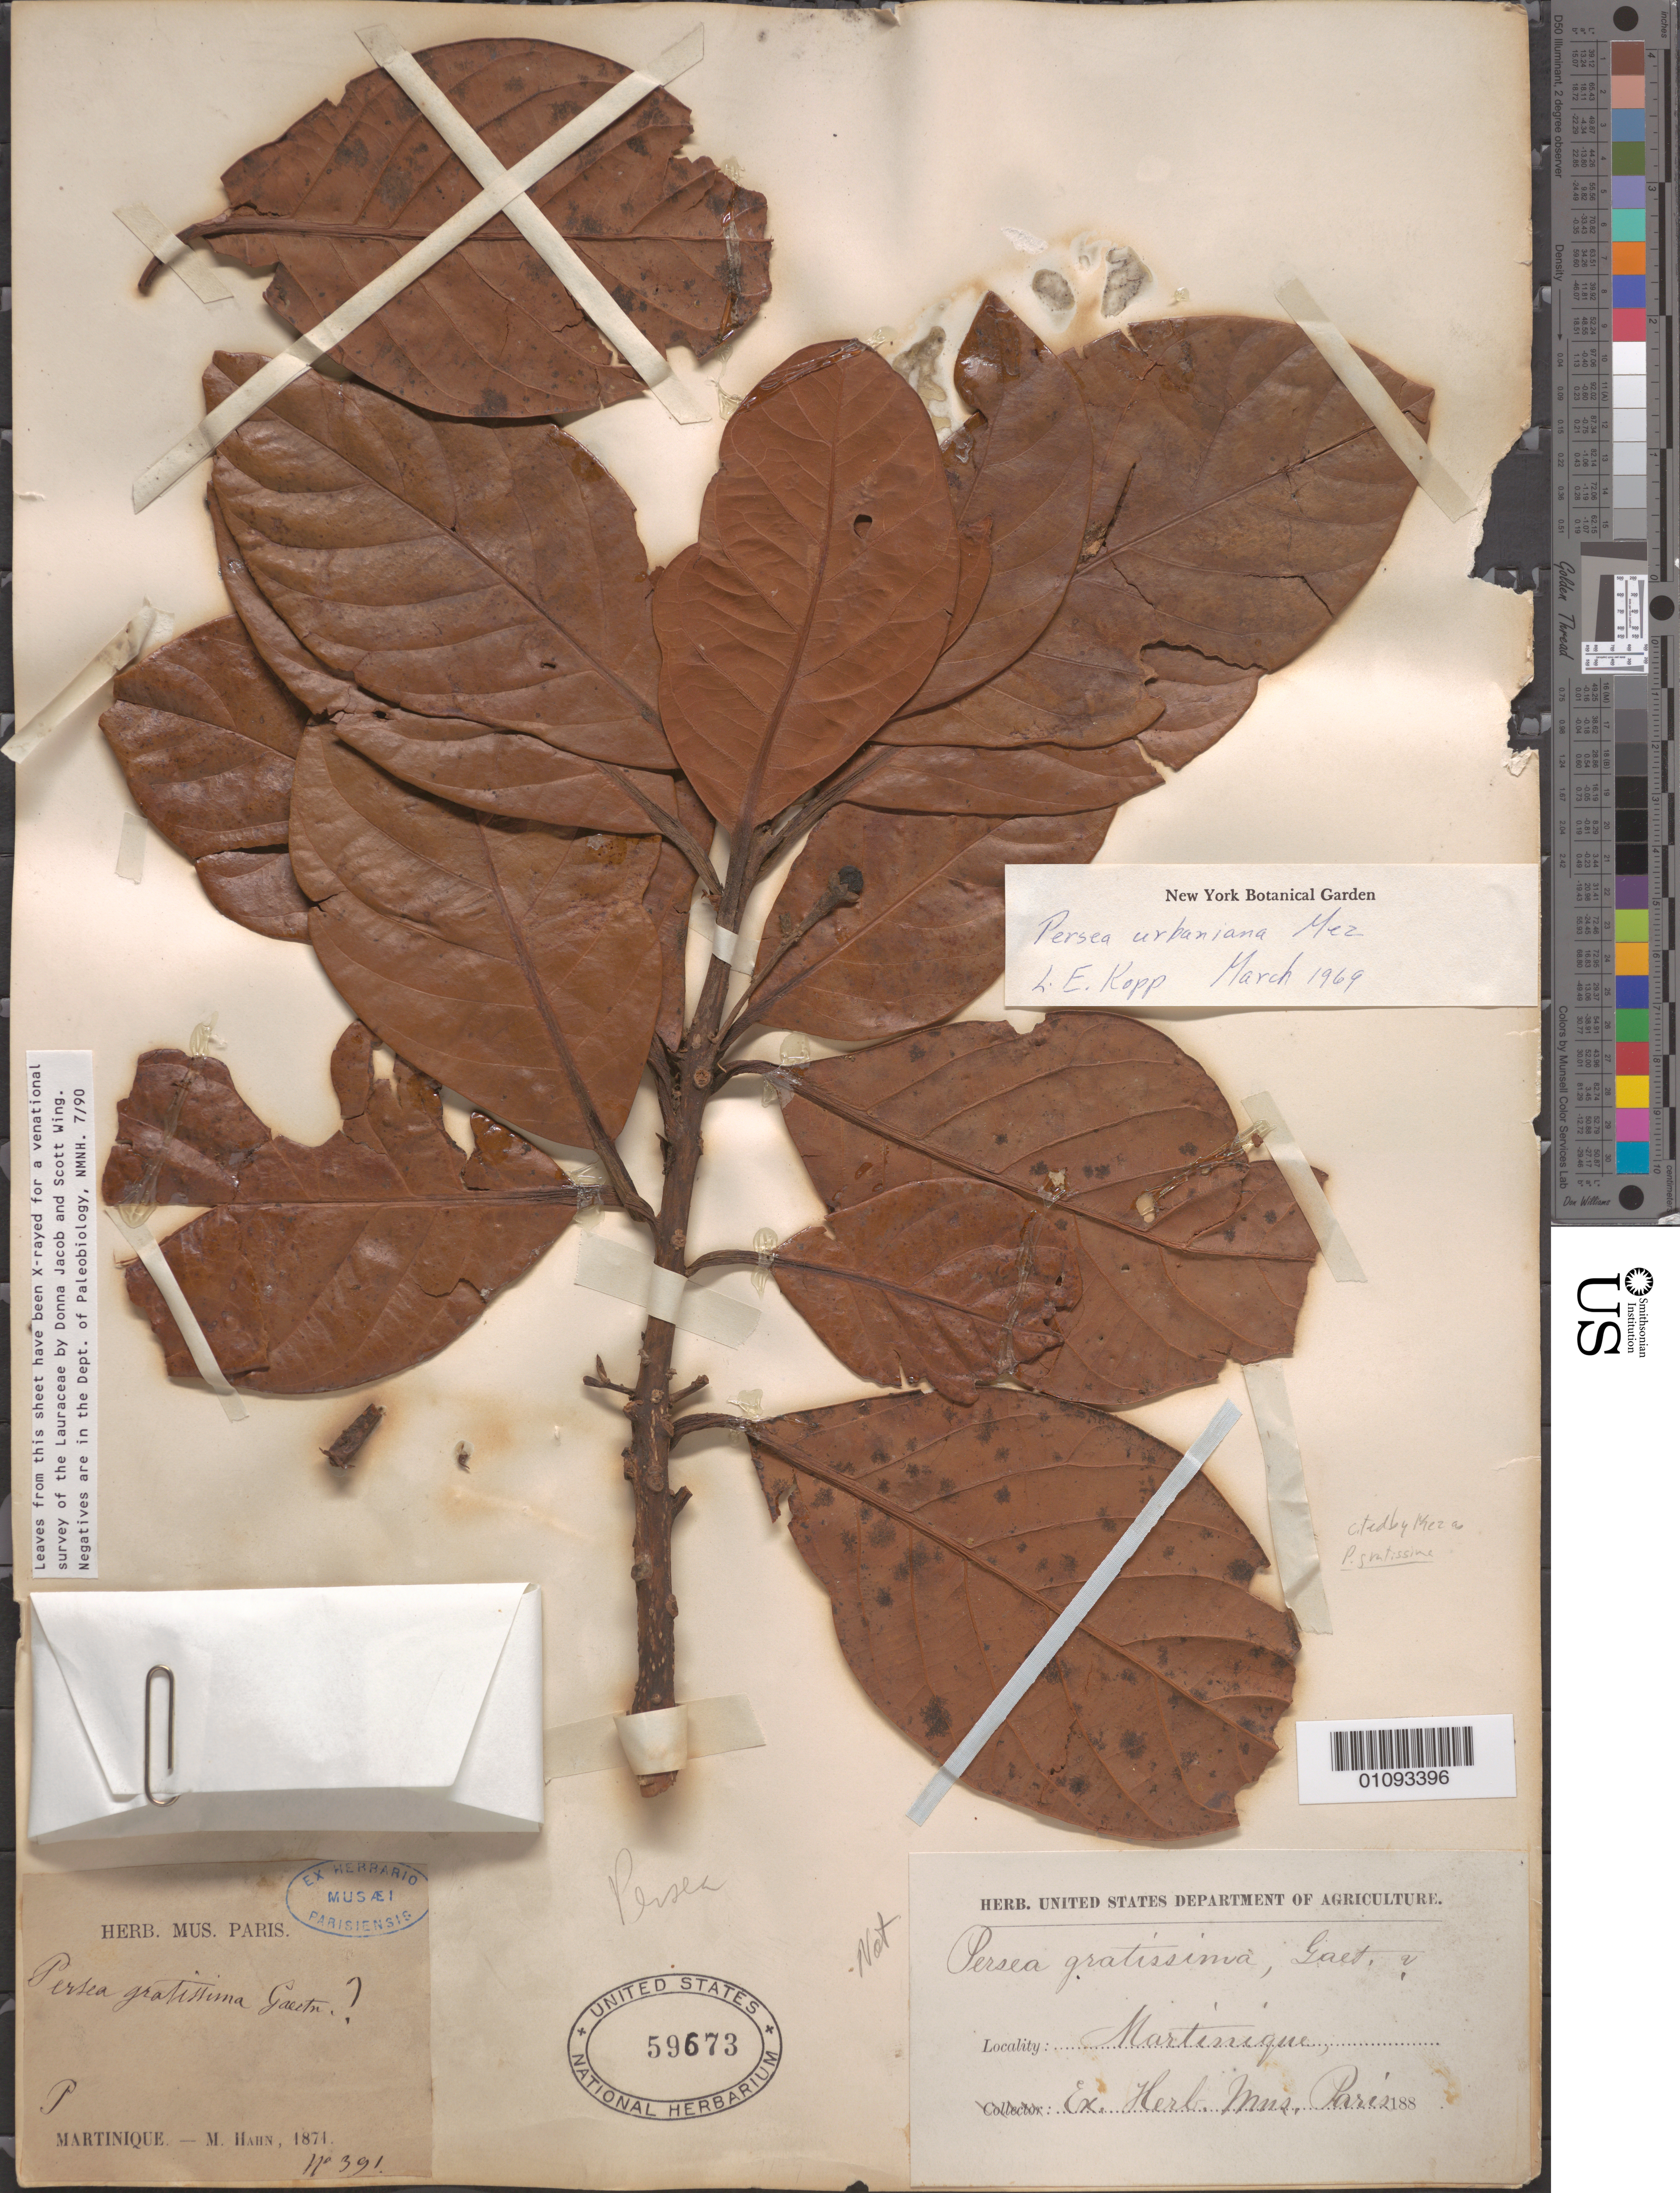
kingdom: Plantae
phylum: Tracheophyta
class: Magnoliopsida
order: Laurales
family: Lauraceae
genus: Persea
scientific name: Persea urbaniana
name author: Mez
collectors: M. Hahn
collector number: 391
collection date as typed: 1874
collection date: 1874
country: Martinique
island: Martinique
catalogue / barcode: US 59673